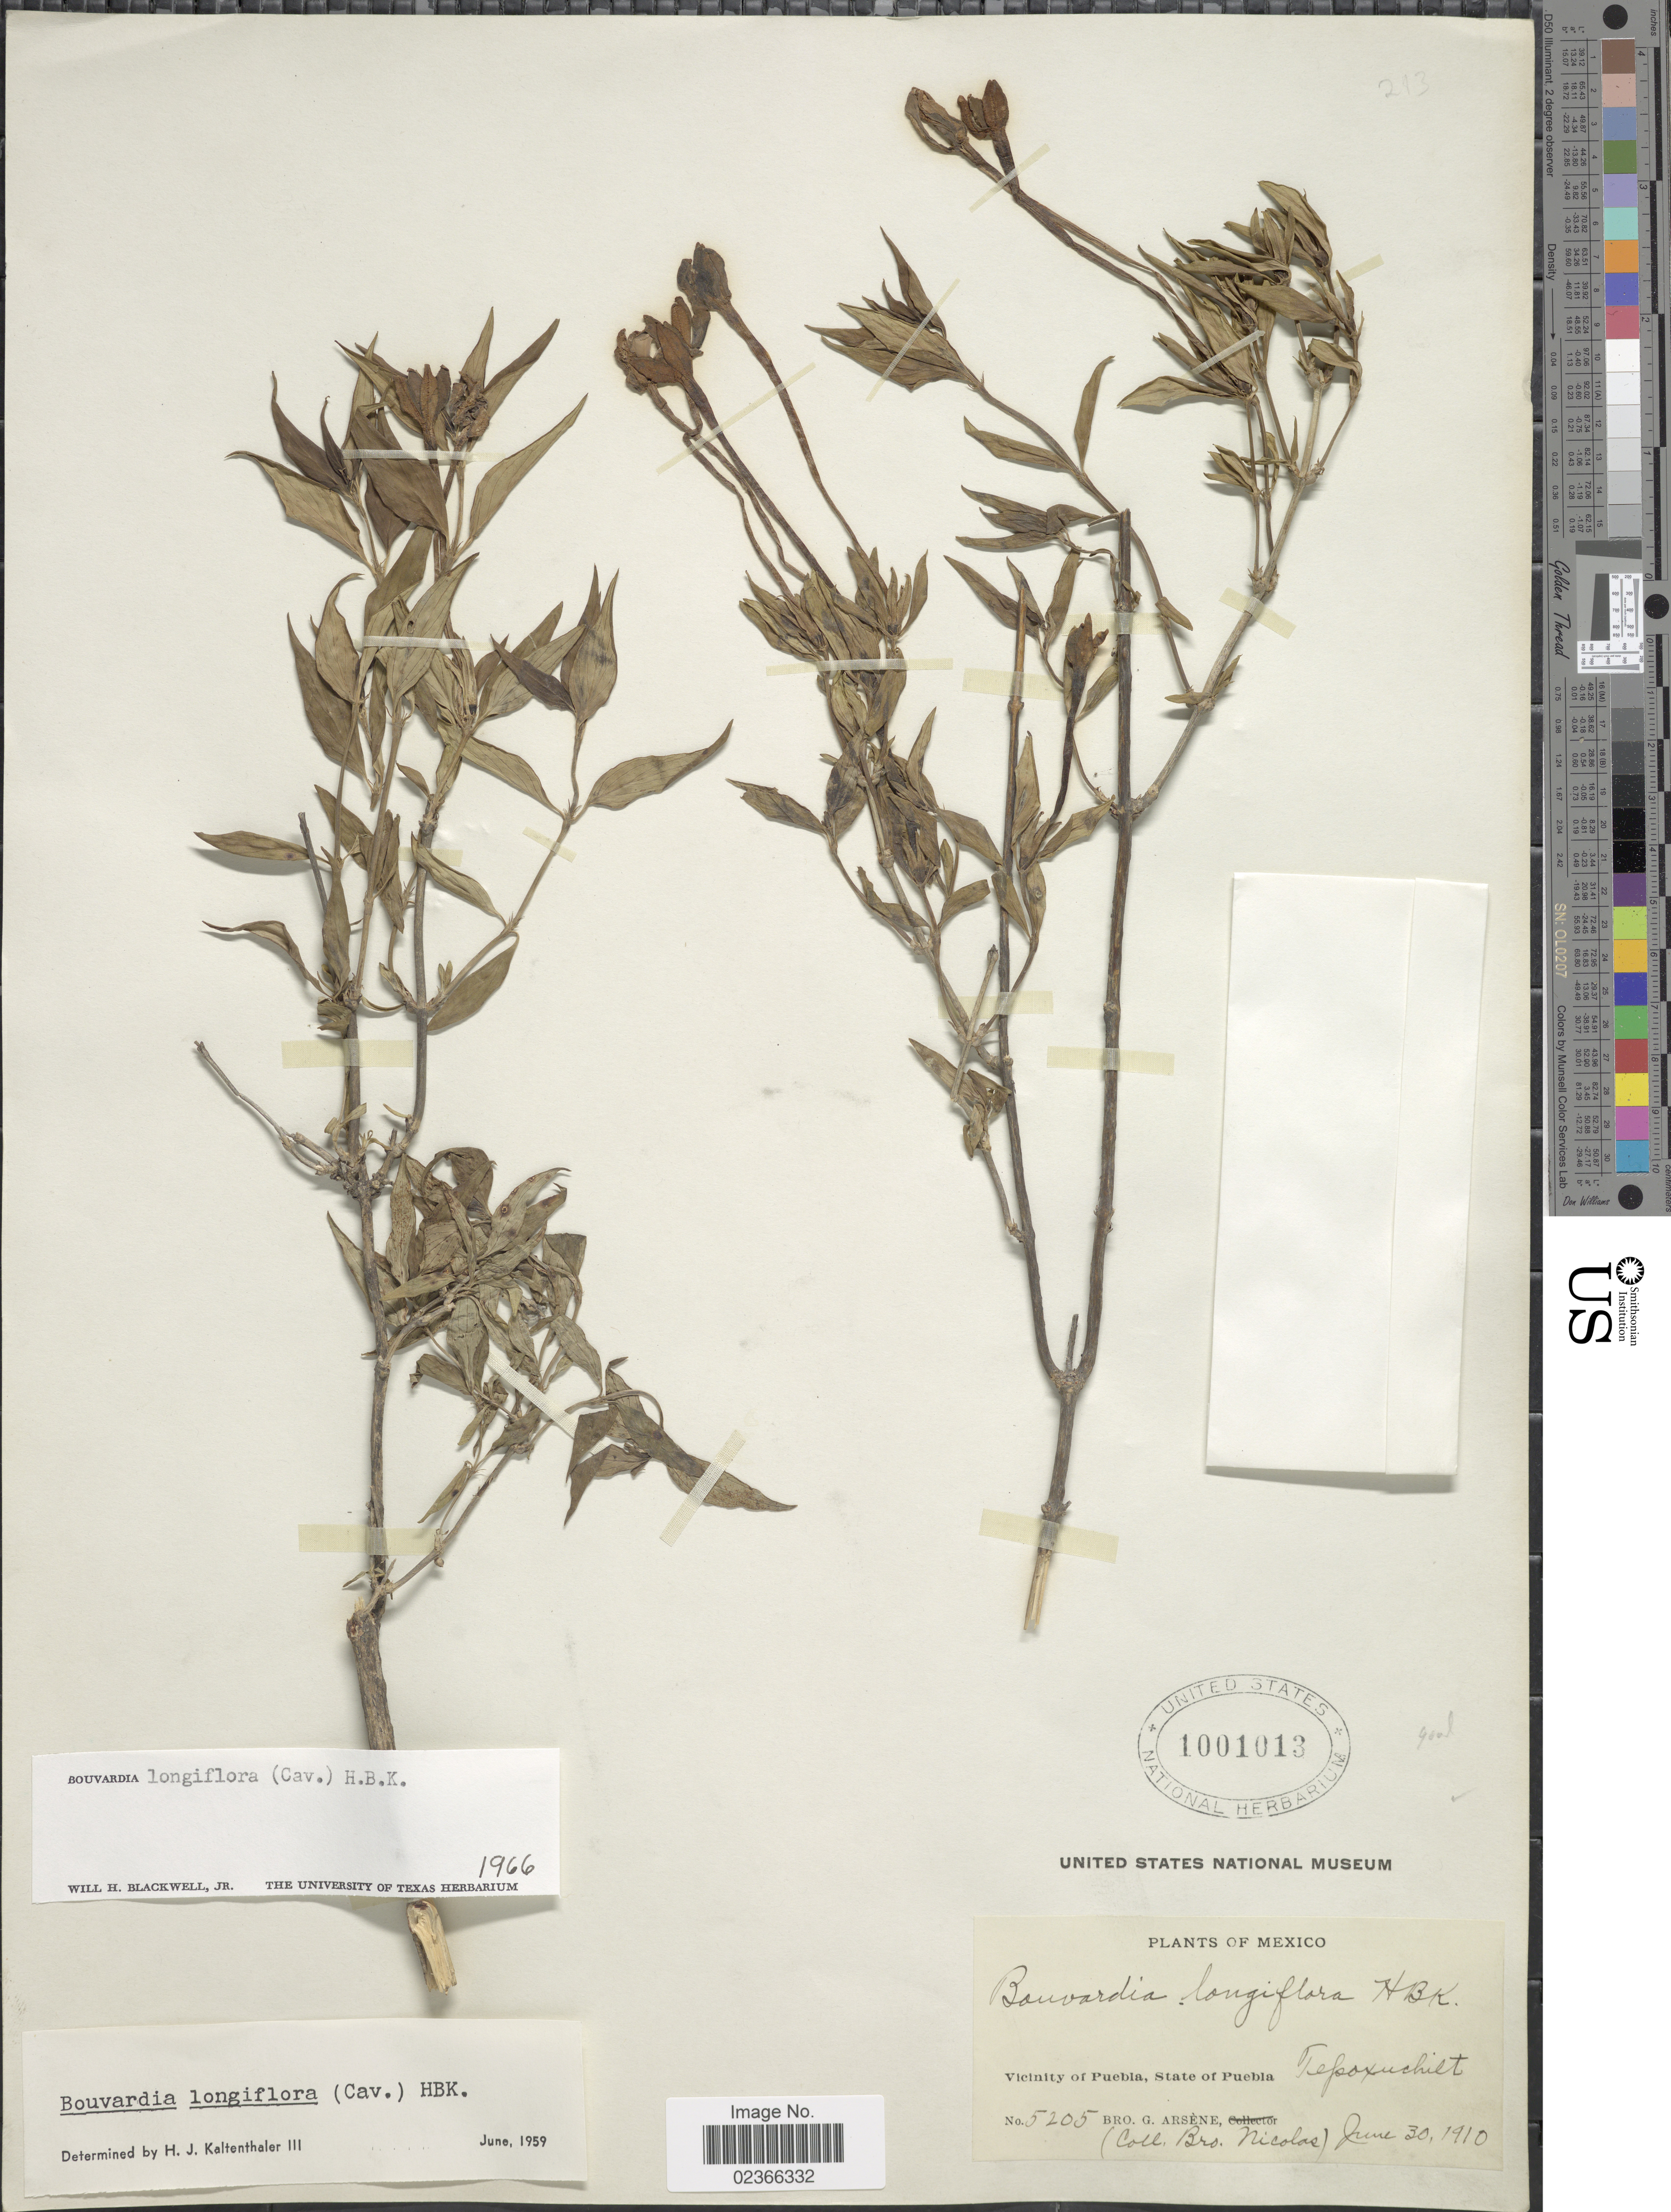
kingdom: Plantae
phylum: Tracheophyta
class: Magnoliopsida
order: Gentianales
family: Rubiaceae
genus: Bouvardia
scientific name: Bouvardia longiflora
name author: (Cav.) Kunth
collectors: Bro. G. Arsène & Bro. Nicolas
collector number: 5205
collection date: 1910-06-30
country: Mexico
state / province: Puebla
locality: Vicinity of Puebla, Tepoxuchilt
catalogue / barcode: US 1001013